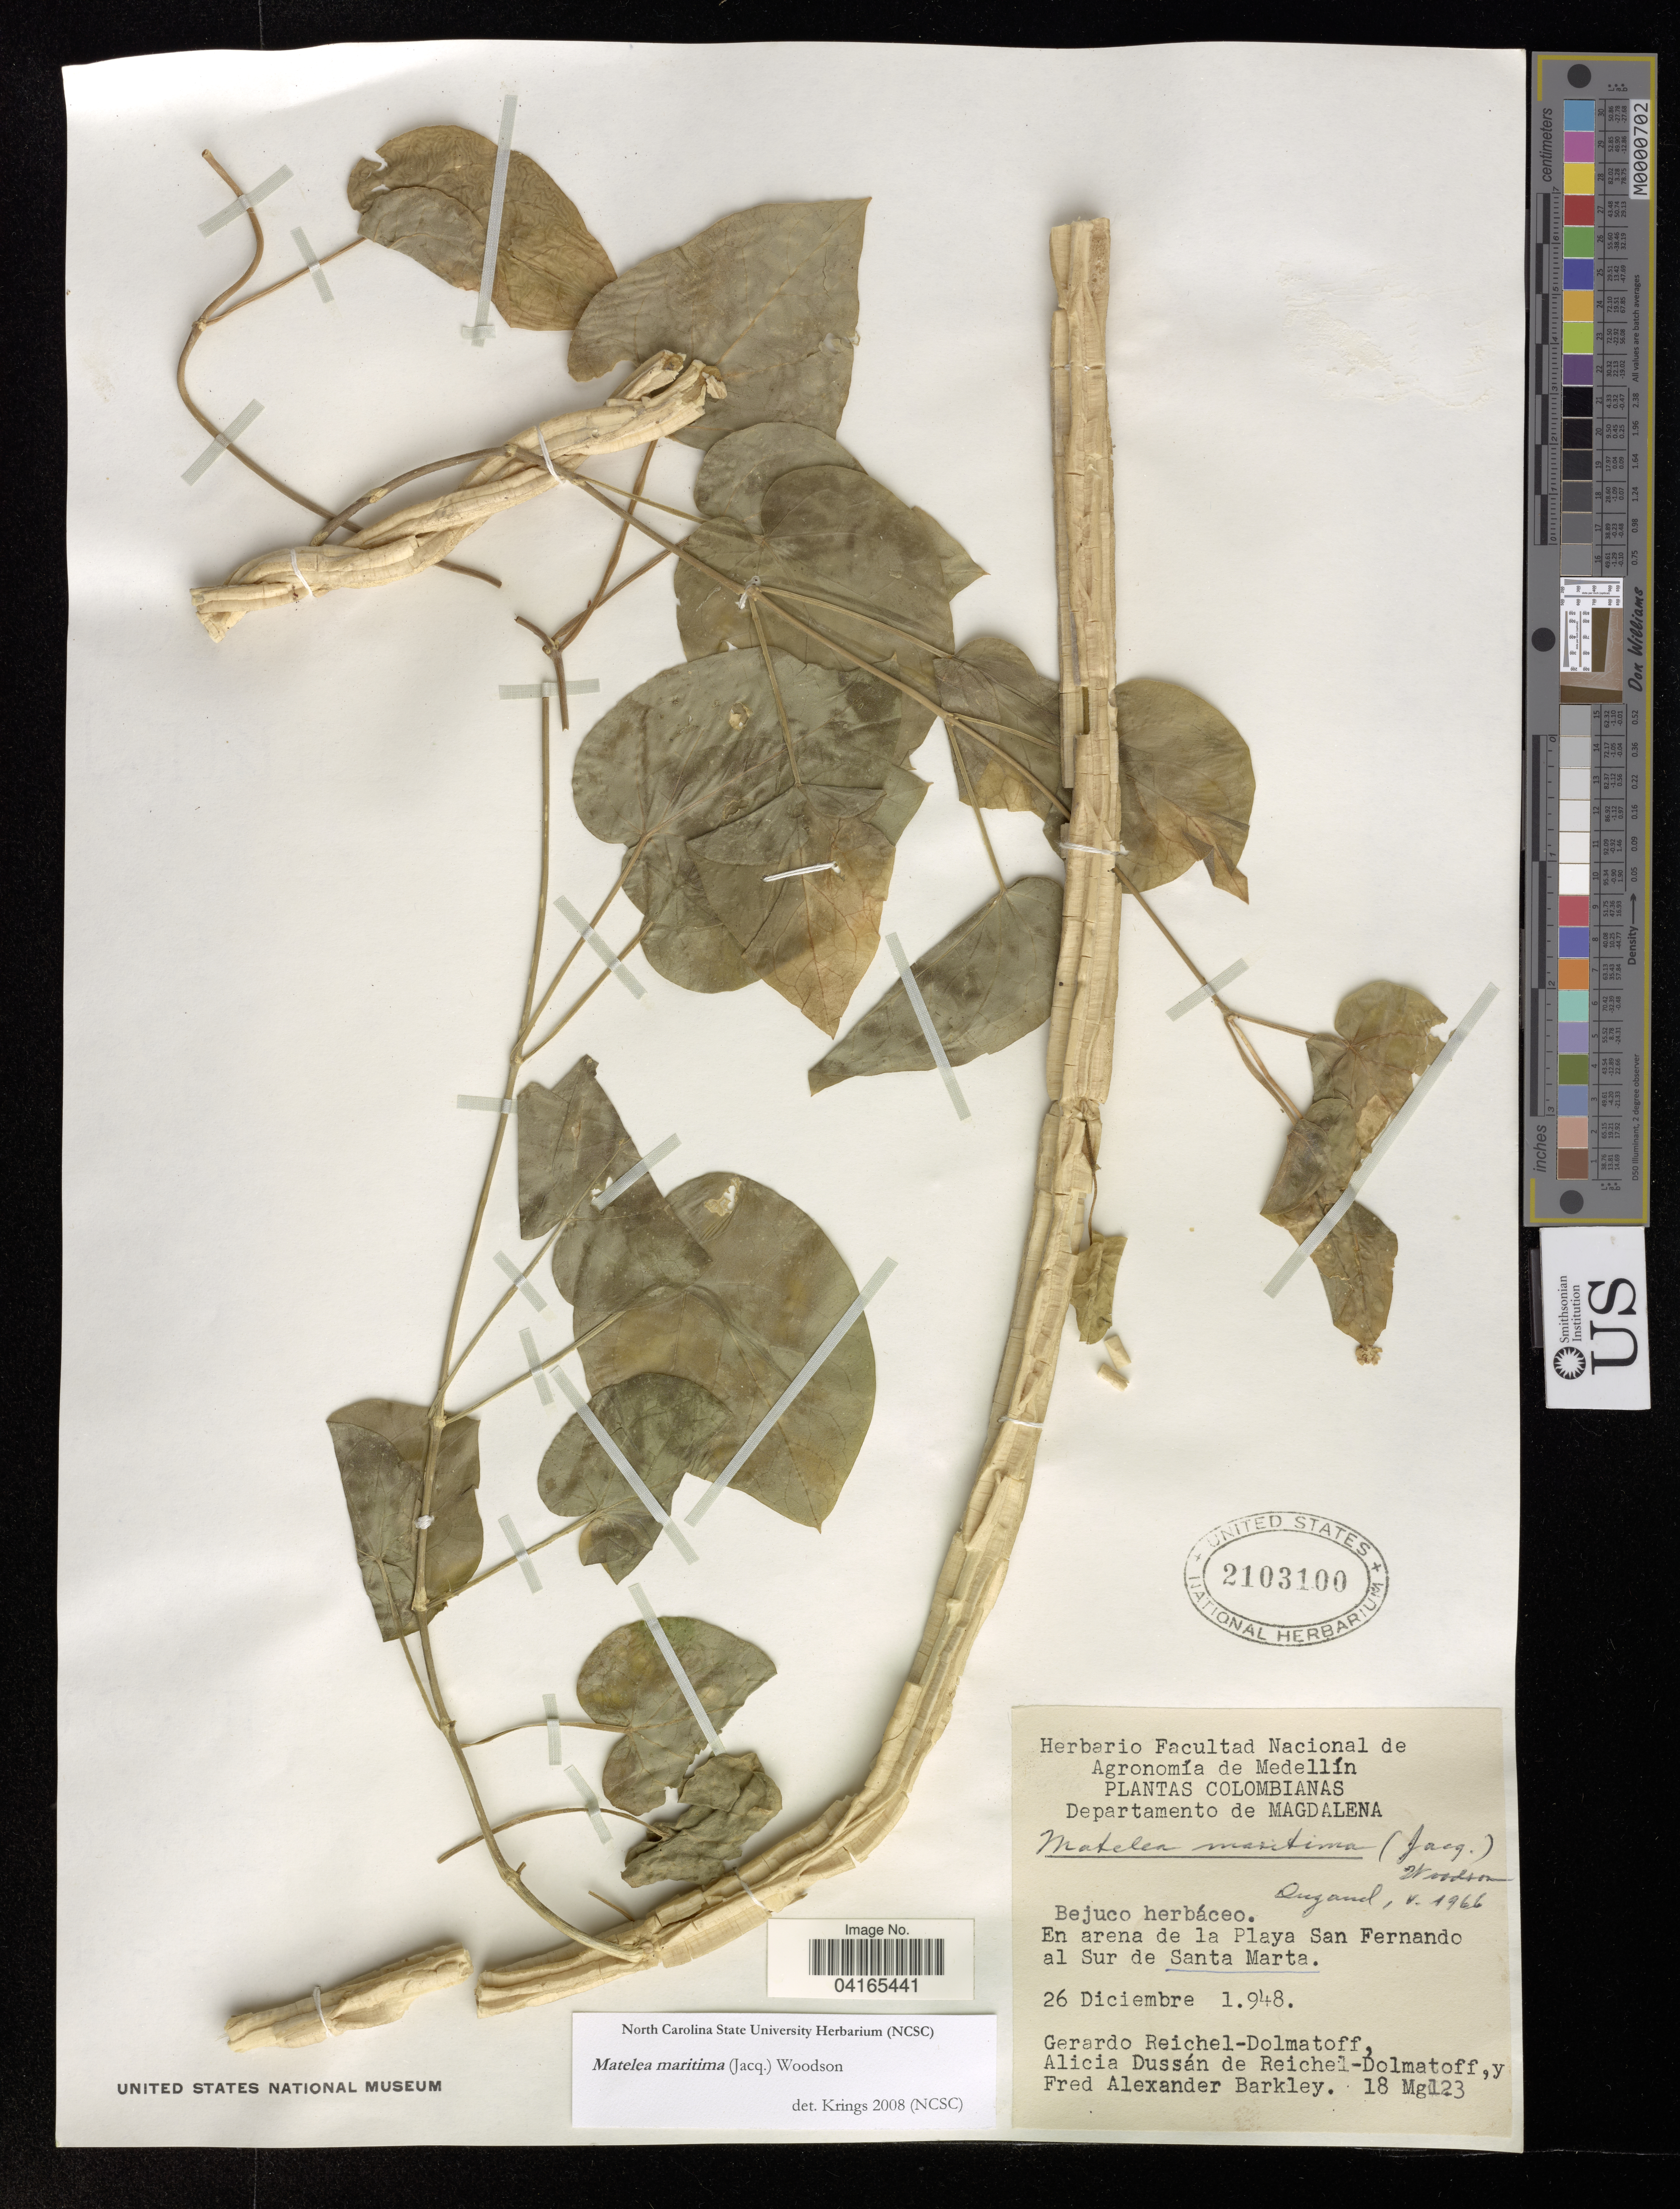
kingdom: Plantae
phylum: Tracheophyta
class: Magnoliopsida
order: Gentianales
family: Apocynaceae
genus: Matelea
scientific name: Matelea maritima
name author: (Jacq.) Woodson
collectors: G. Reichel-dolmatoff, A. D. de Reichel-Dolmatoff & F. A. Barkley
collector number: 18Mg123?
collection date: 1948-12-26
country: Colombia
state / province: Magdalena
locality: Departamento de Magdalena. En arena de la Playa San Fernando al Sur de Santa Marta.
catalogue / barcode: US 2103100